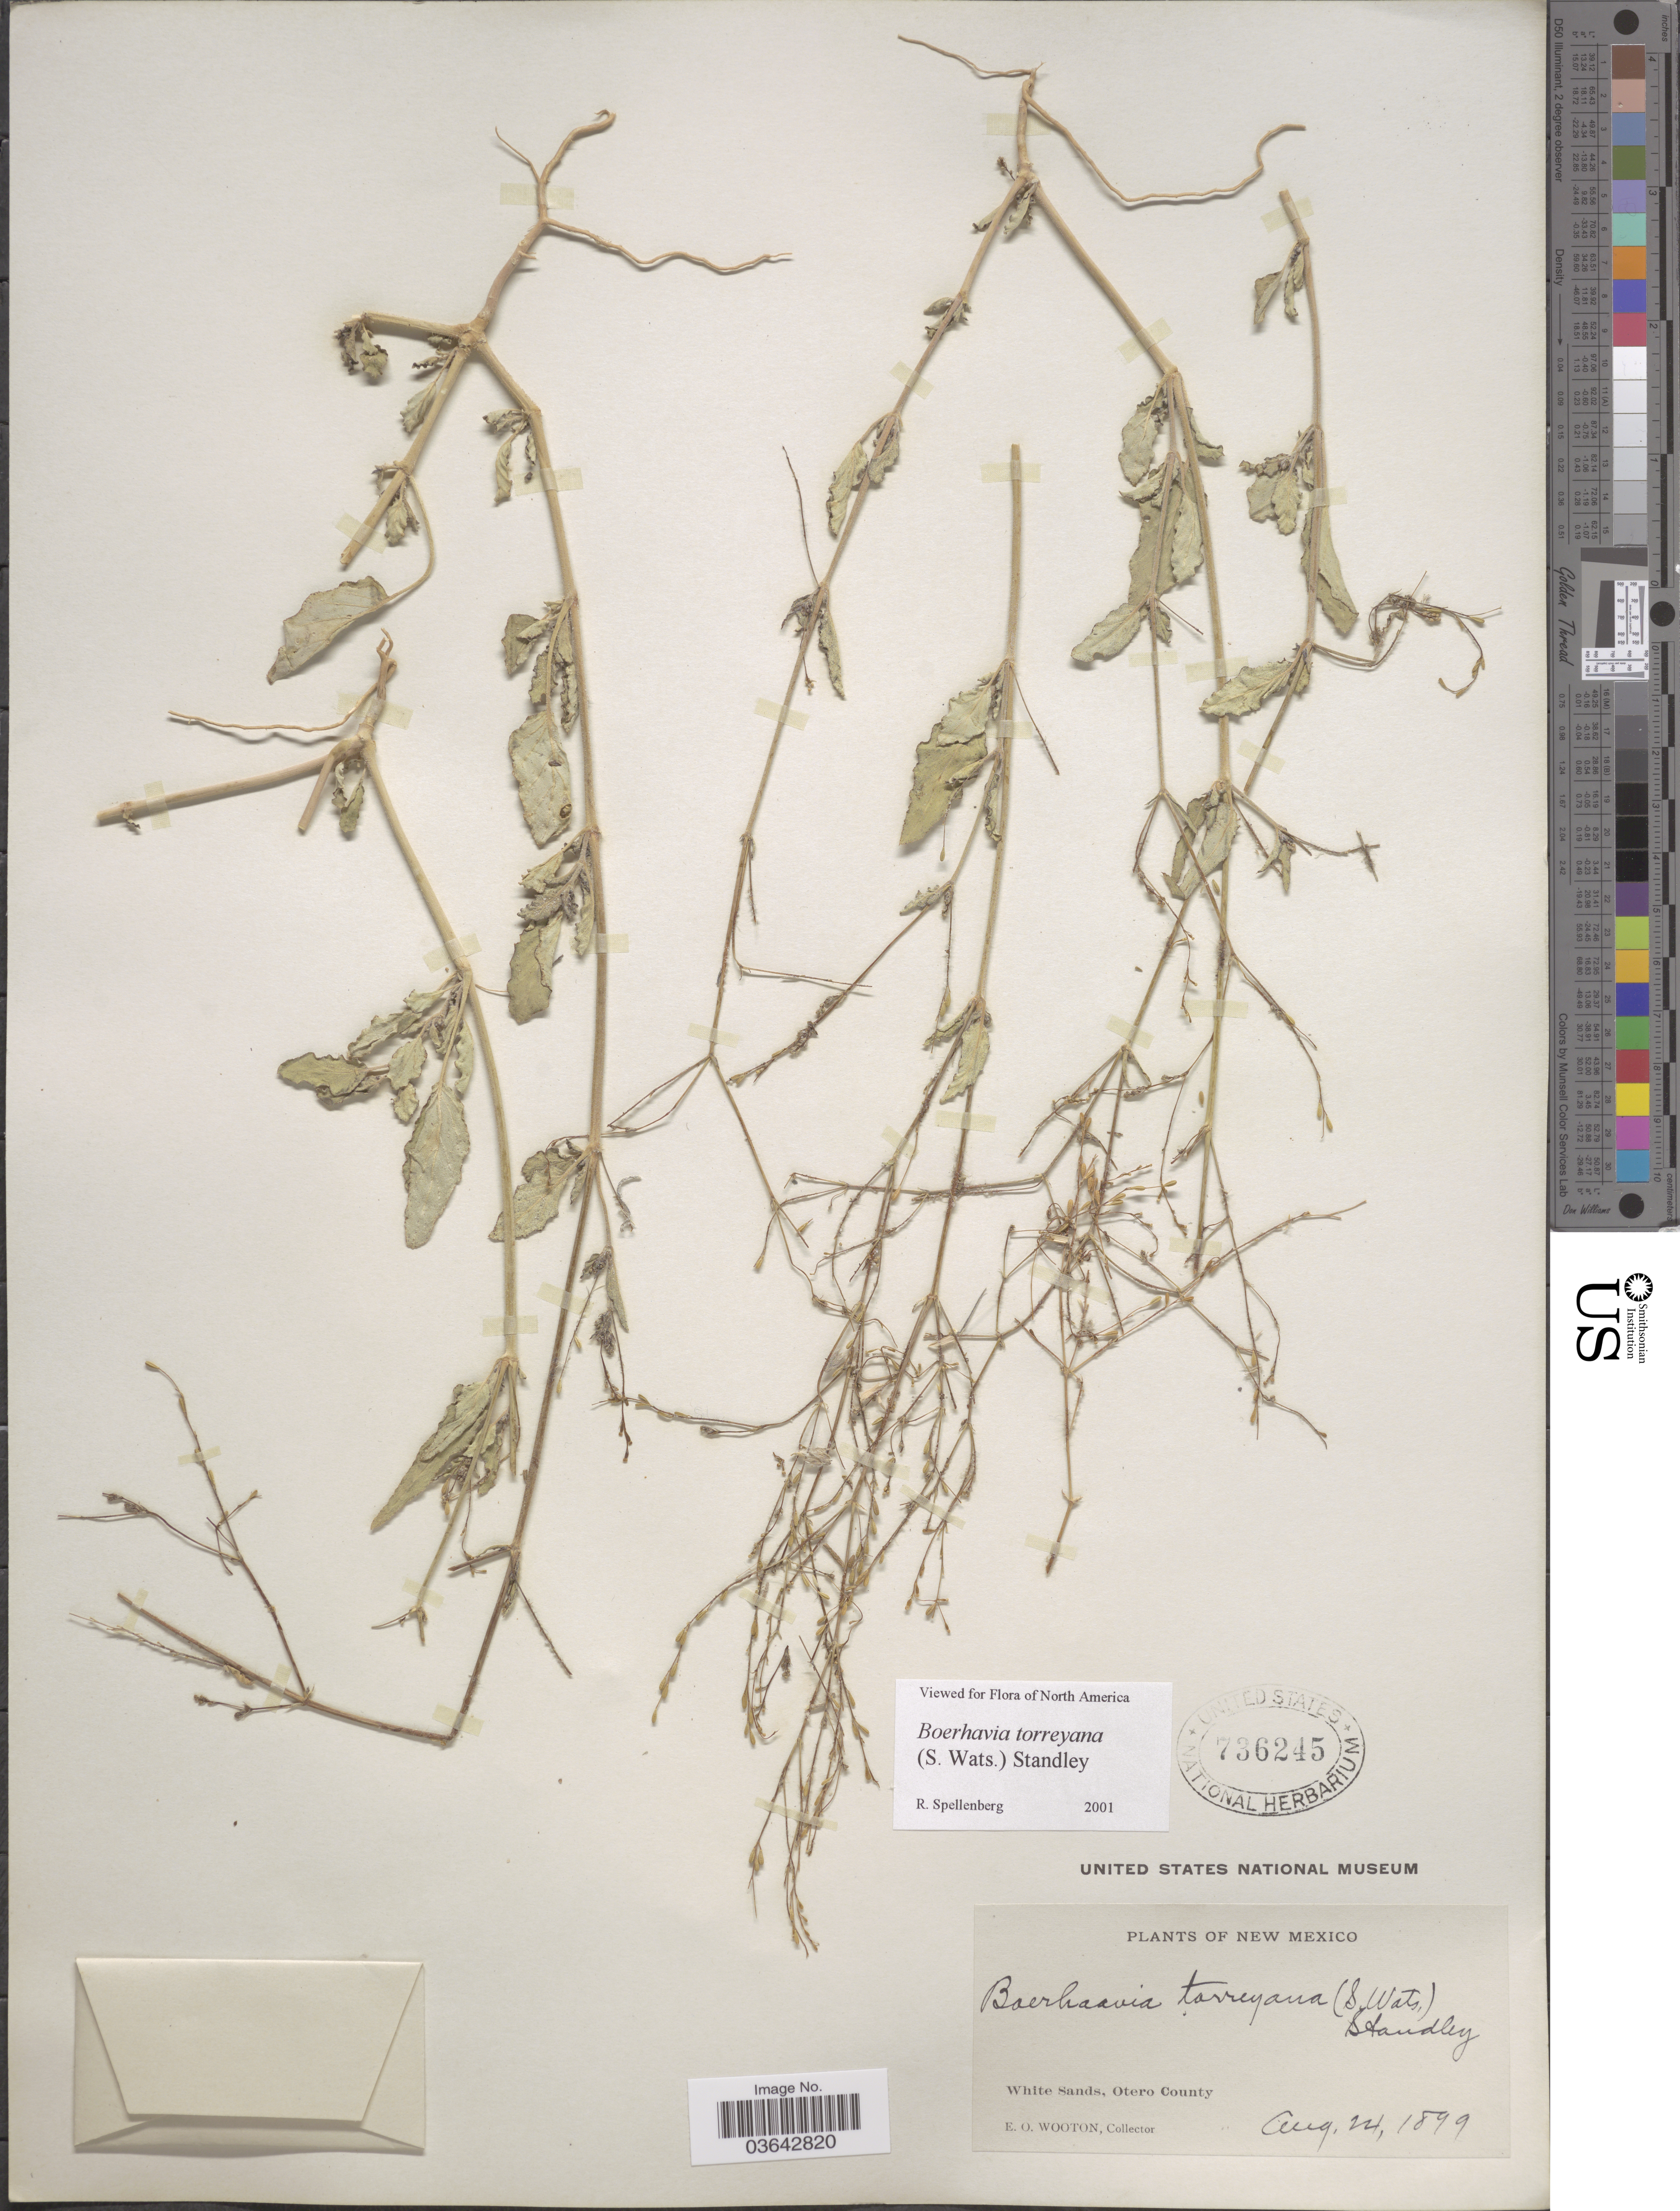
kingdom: Plantae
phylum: Tracheophyta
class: Magnoliopsida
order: Caryophyllales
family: Nyctaginaceae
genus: Boerhavia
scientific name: Boerhavia torreyana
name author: (S. Watson) Standl.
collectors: E. O. Wooton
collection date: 1899-08-24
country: United States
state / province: New Mexico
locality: White Sands, Otero County.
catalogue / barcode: US 736245